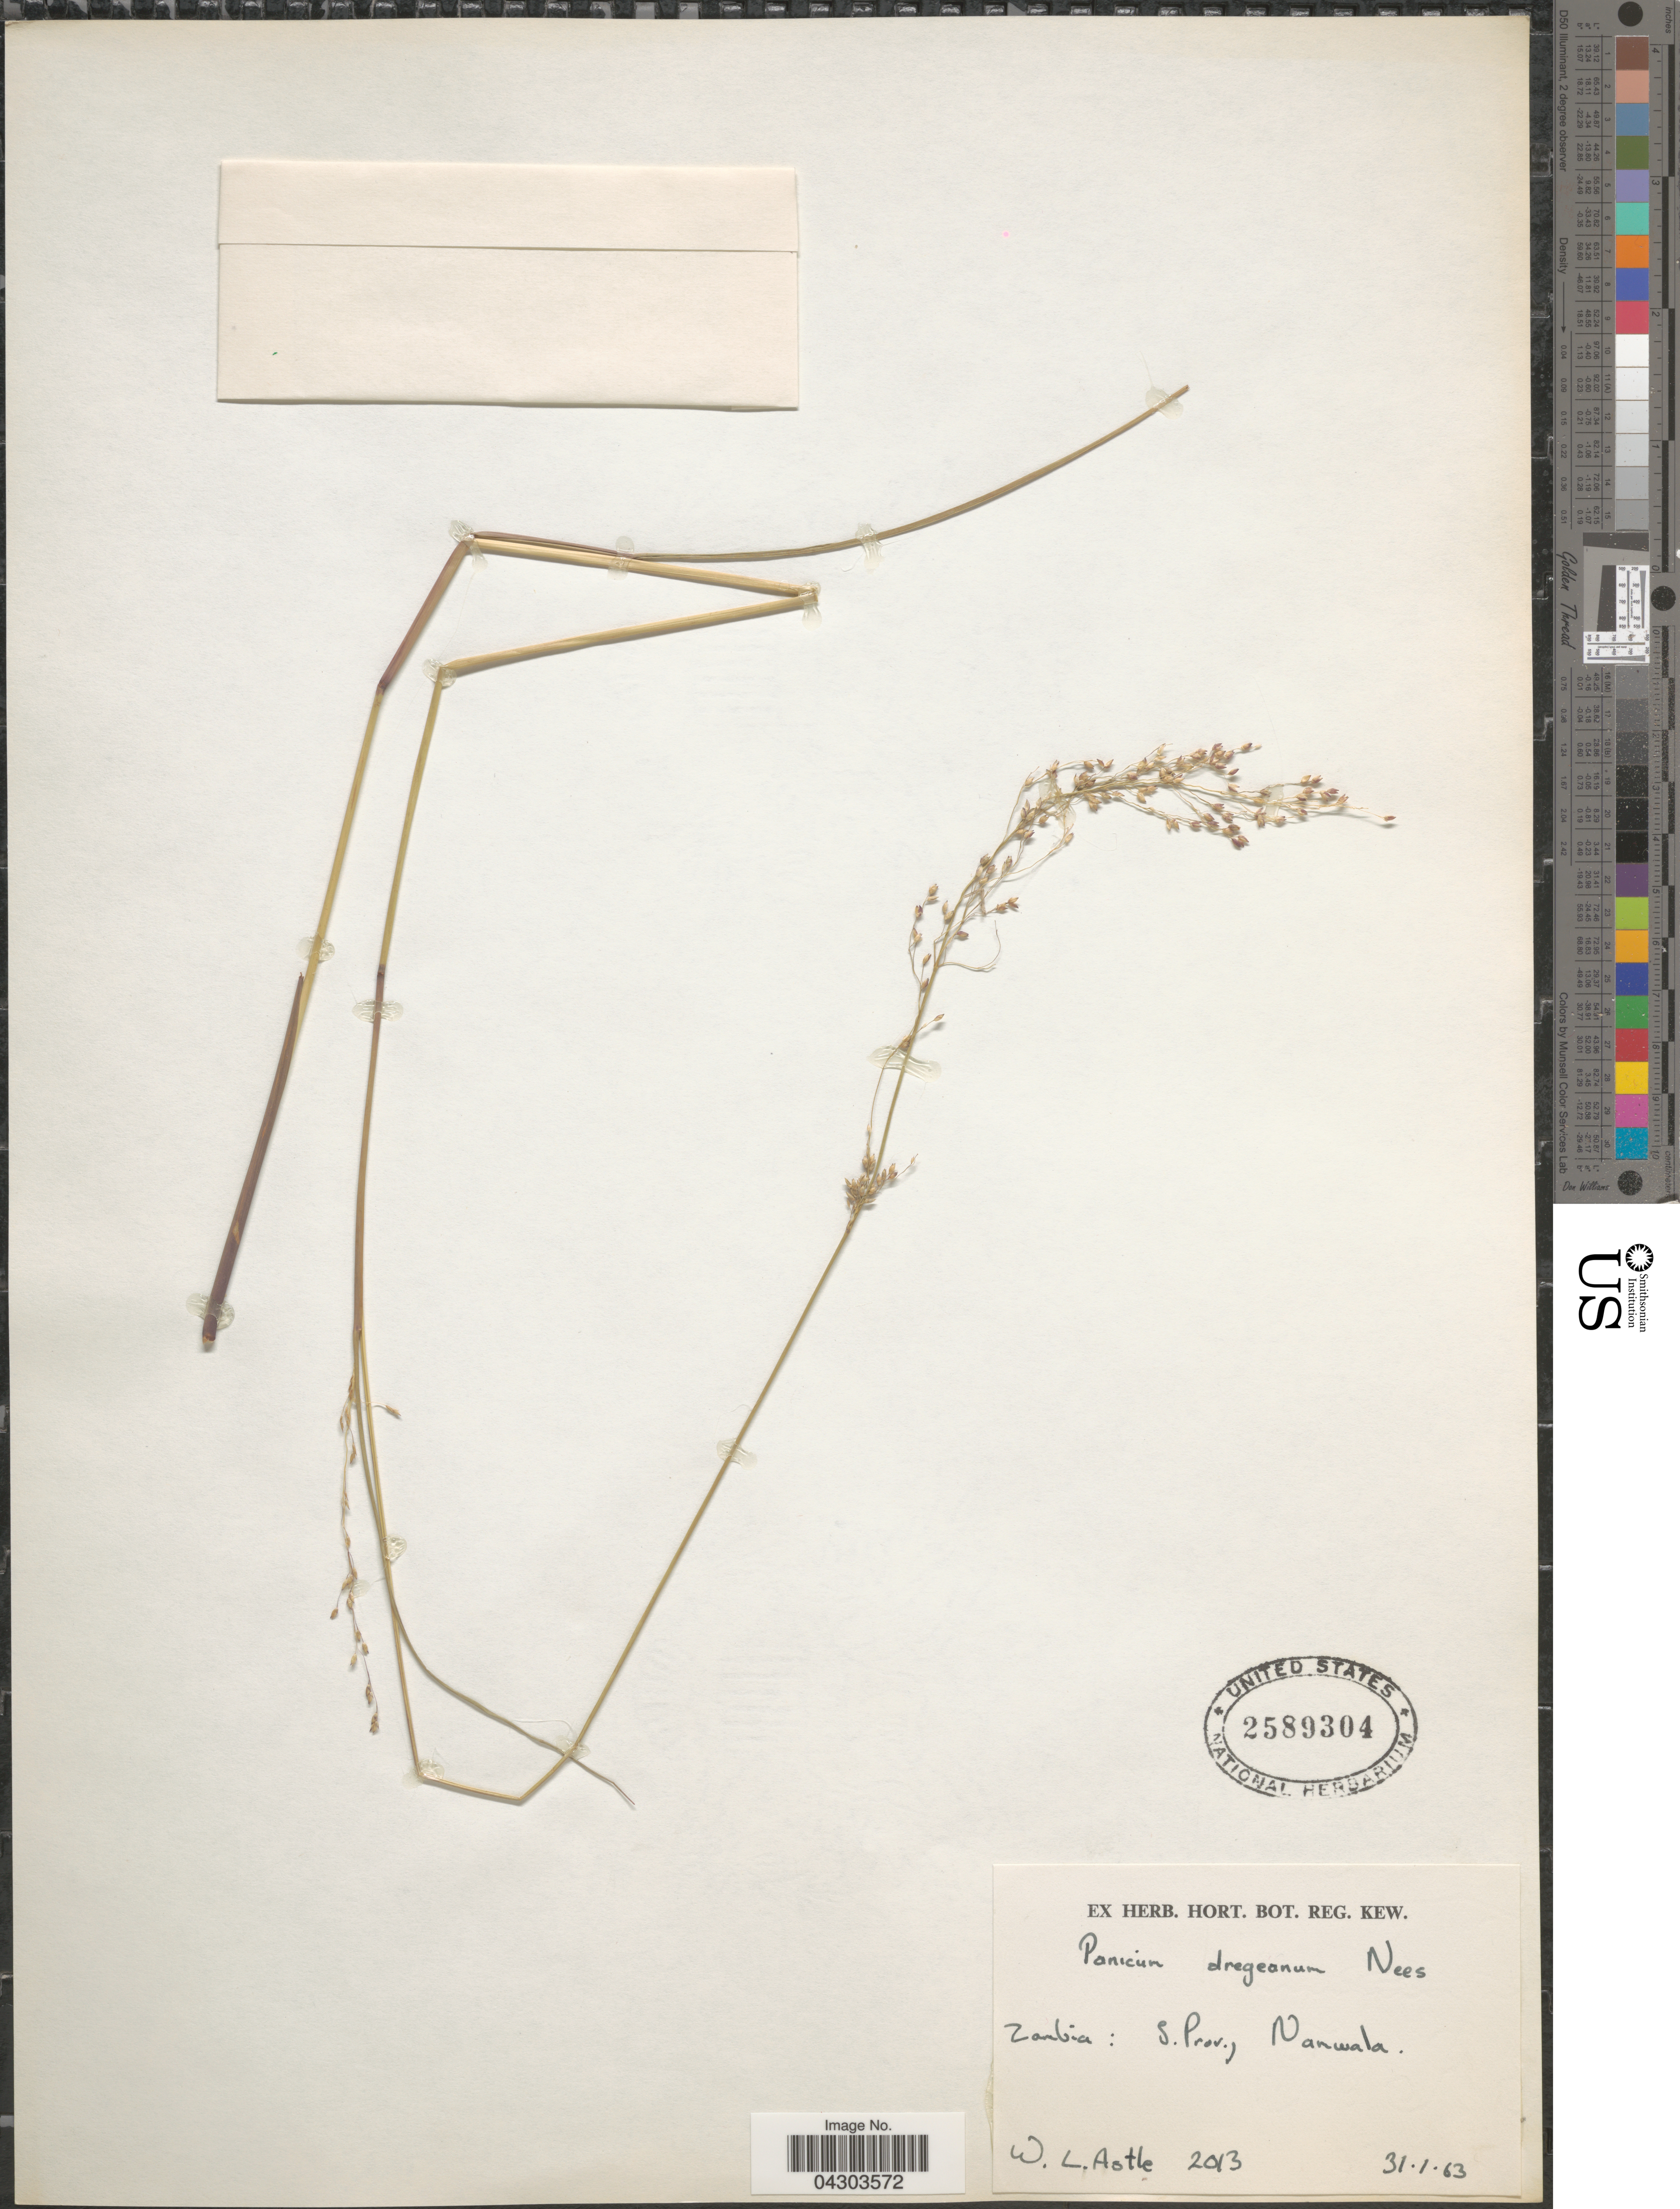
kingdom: Plantae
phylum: Tracheophyta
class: Liliopsida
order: Poales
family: Poaceae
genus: Panicum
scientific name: Panicum dregeanum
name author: Nees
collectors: W. Astle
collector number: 2013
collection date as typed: Transcribed d/m/y: 31/1/63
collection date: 1963-01-31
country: Zambia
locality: S. Prov., Namwala.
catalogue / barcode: US 2589304